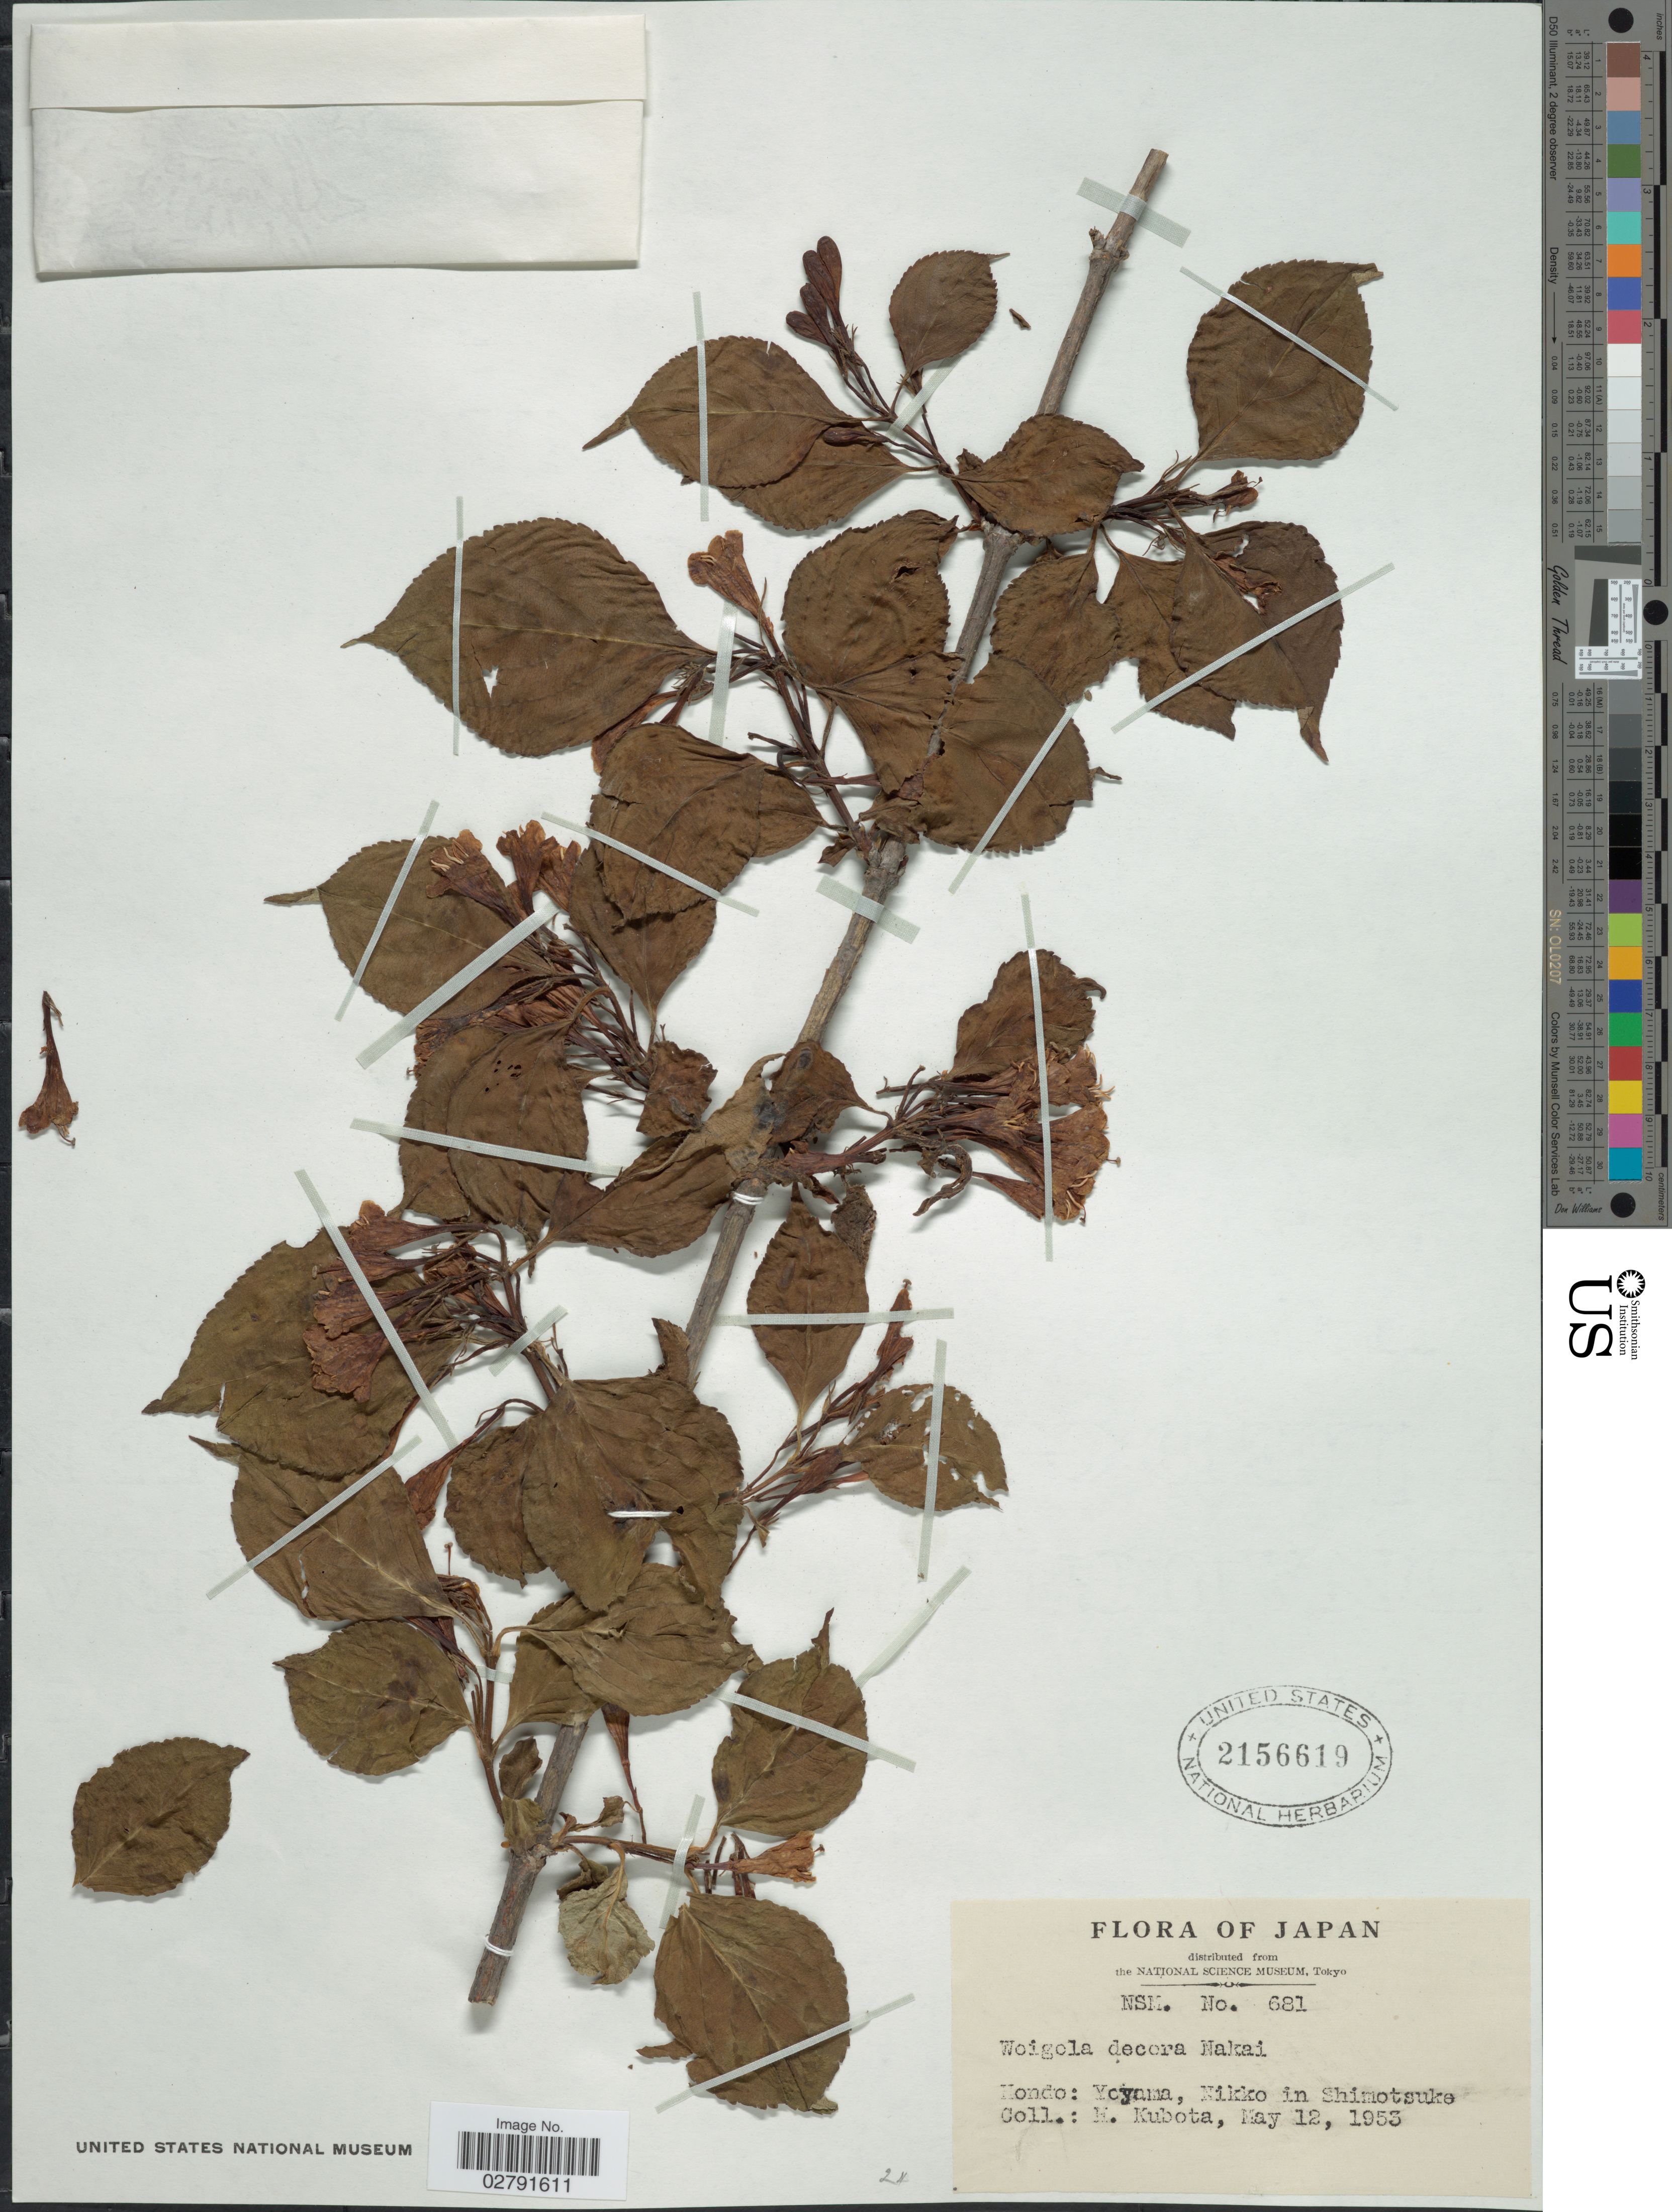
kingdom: Plantae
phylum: Tracheophyta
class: Magnoliopsida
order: Dipsacales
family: Caprifoliaceae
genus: Diervilla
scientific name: Diervilla decora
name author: Nakai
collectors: H. Kubota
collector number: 681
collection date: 1953-05-12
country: Japan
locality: Yoyama, Nikko in Shimotsuke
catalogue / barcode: US 2156619